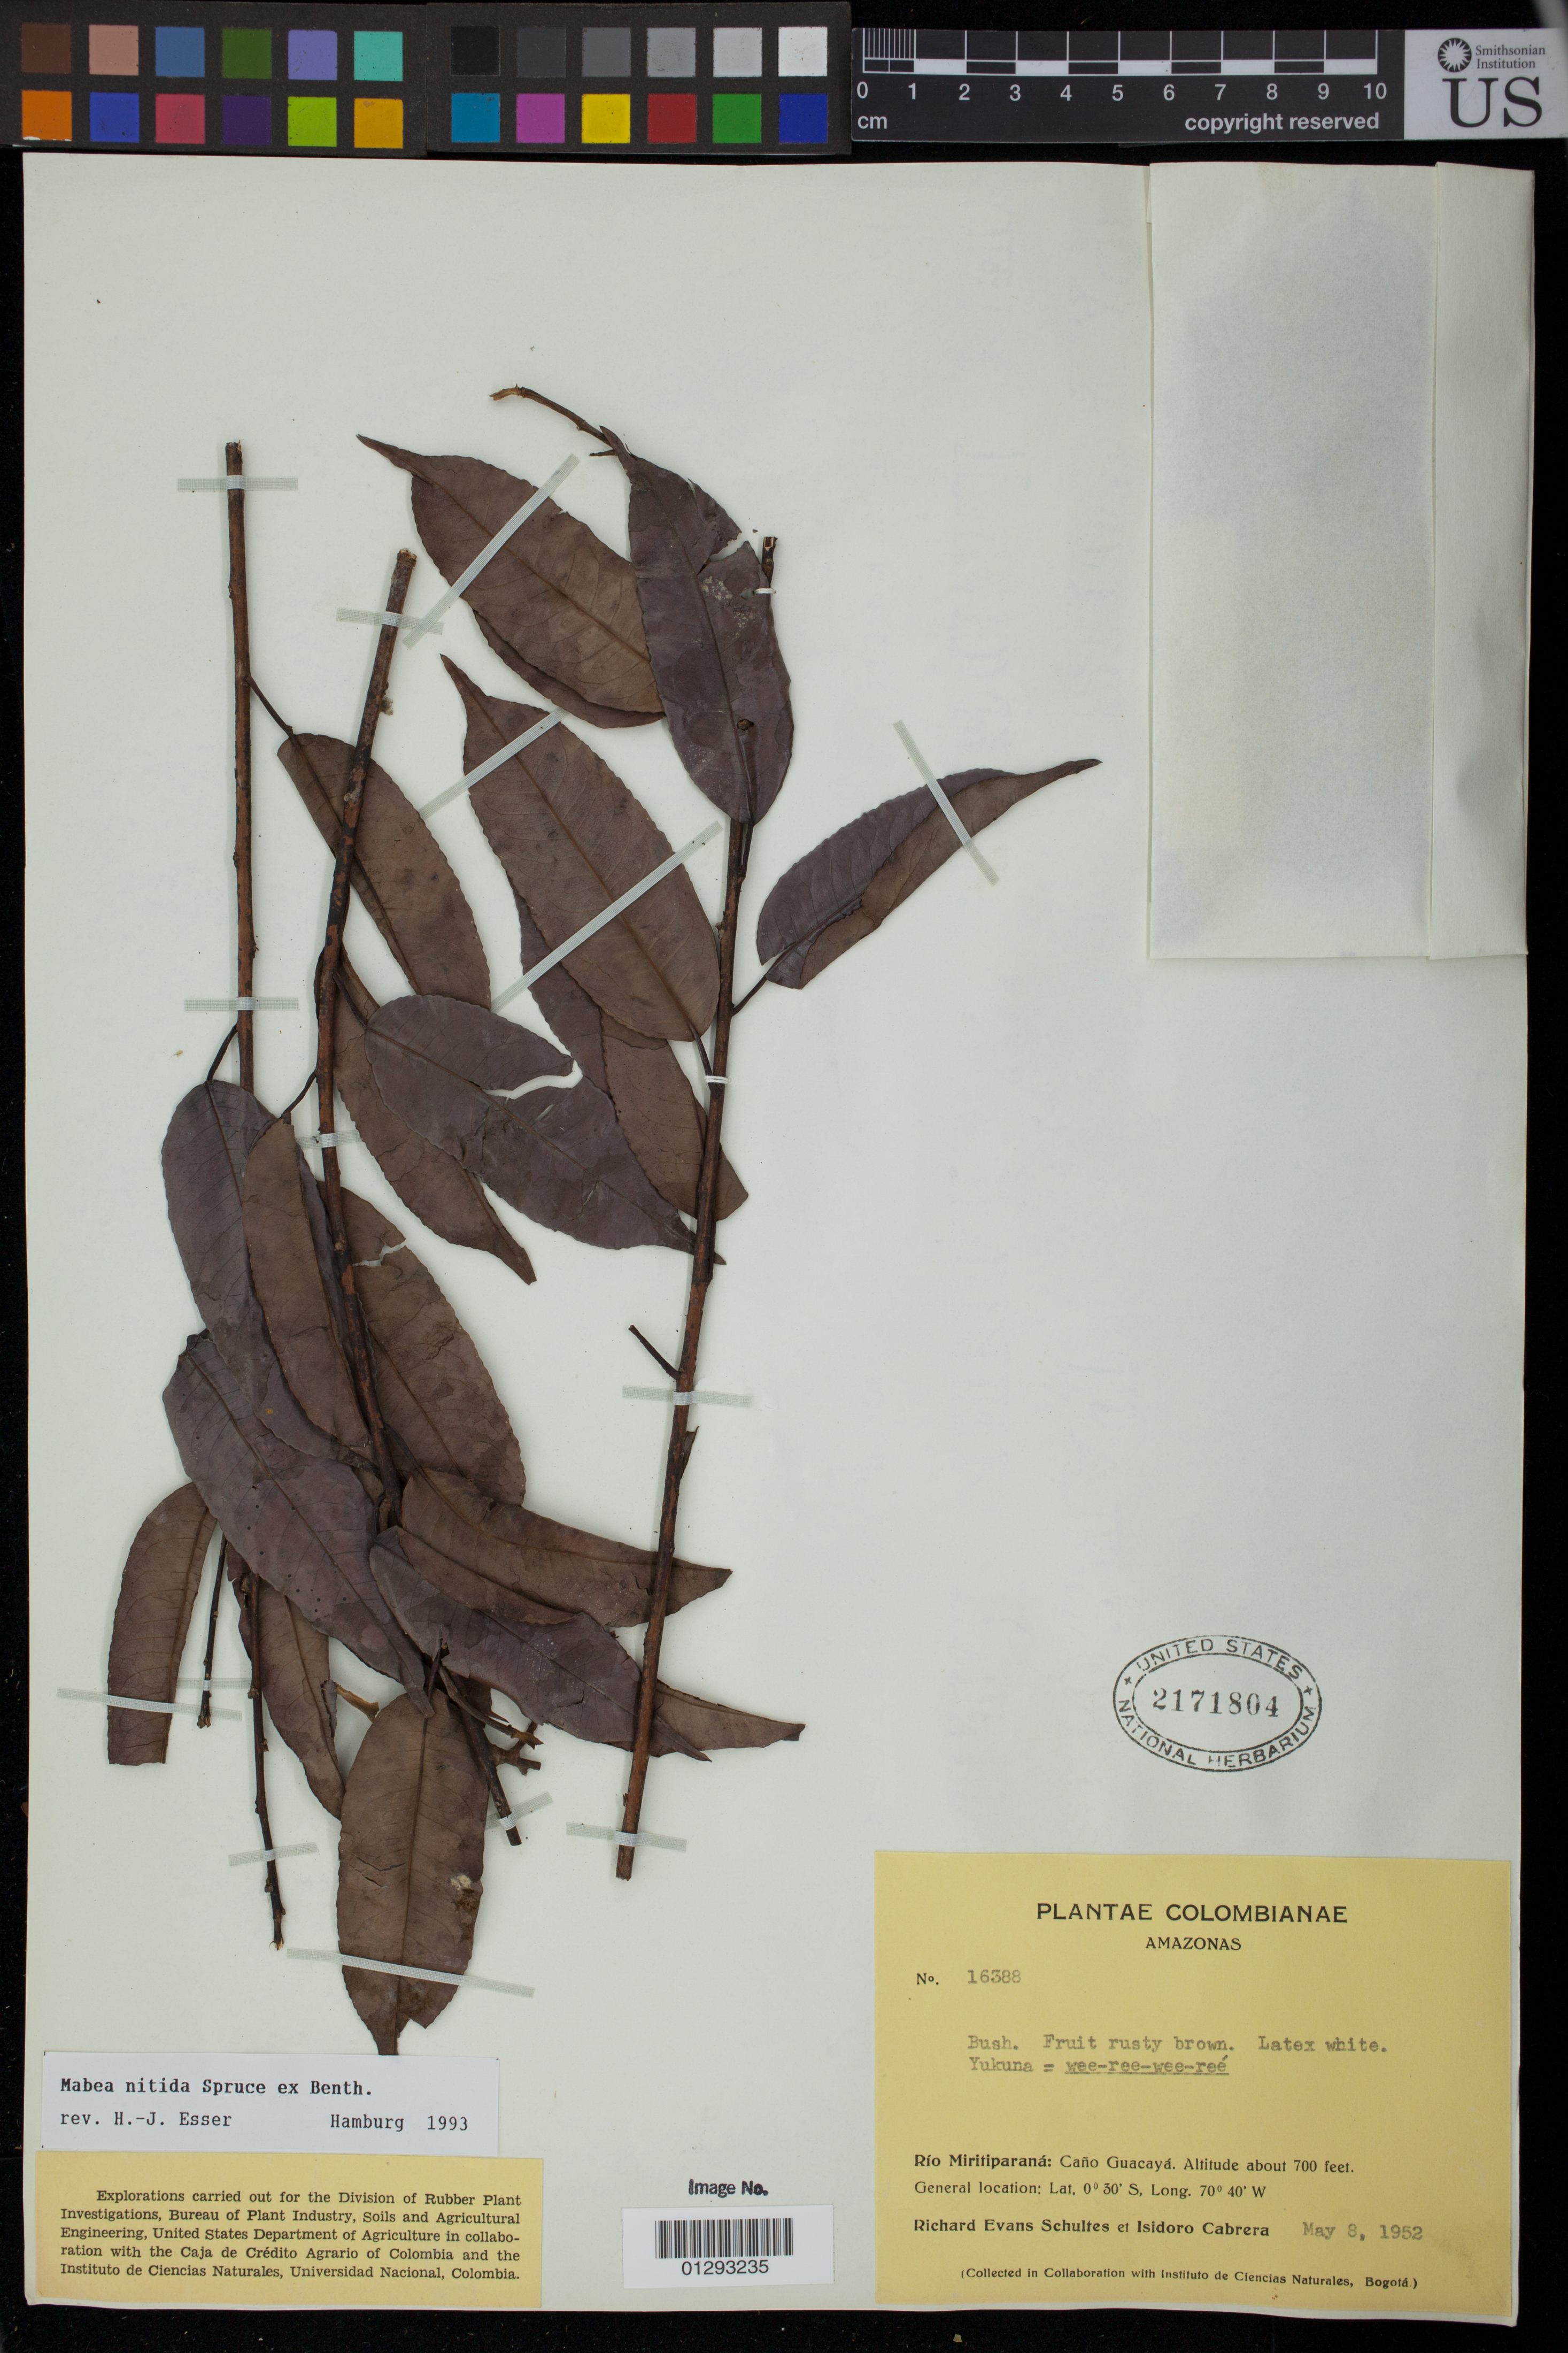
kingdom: Plantae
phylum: Tracheophyta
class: Magnoliopsida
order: Malpighiales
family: Euphorbiaceae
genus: Mabea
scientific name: Mabea nitida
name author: Spruce ex Benth.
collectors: R. E. Schultes & I. Cabrera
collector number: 16388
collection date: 1952-05-08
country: Colombia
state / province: Amazônas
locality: Rio Miriti Parana: Cano Guacaya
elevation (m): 213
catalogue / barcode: US 2171804